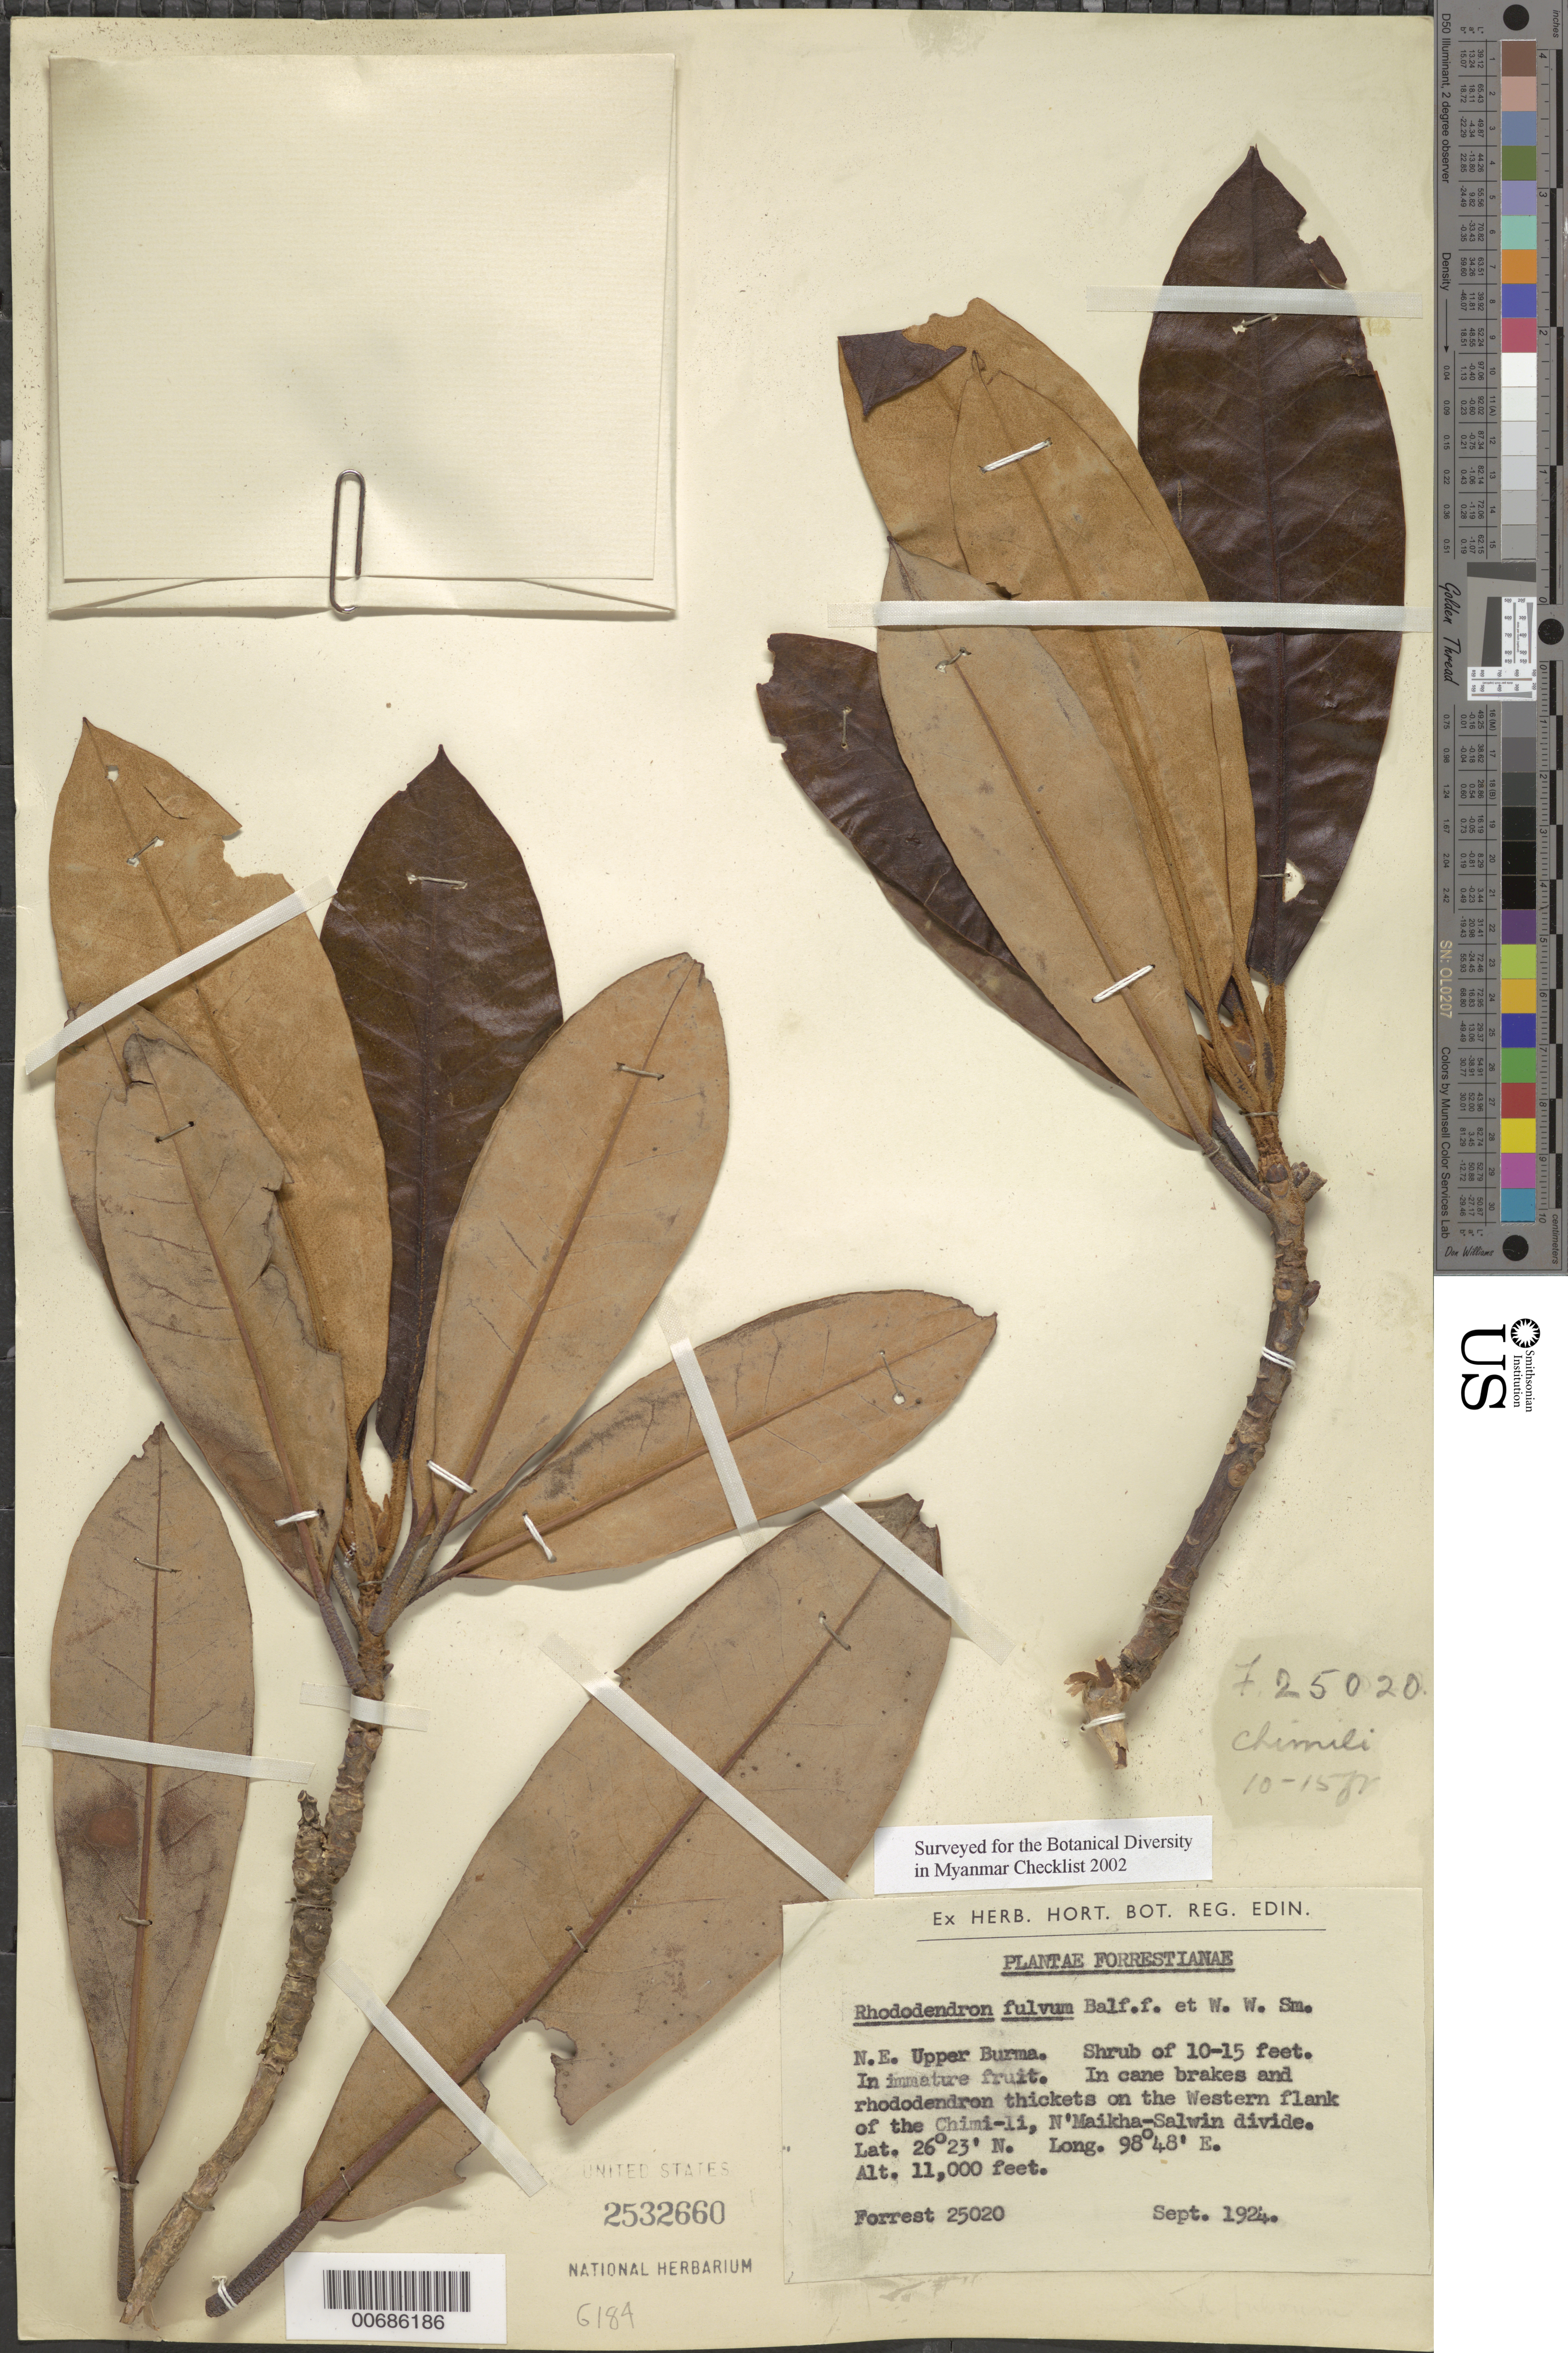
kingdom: Plantae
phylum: Tracheophyta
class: Magnoliopsida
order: Ericales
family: Ericaceae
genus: Rhododendron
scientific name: Rhododendron fulvum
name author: Balf. f. & W.W. Sm.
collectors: G. Forrest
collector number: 25020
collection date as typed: Sep 1924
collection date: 1924-09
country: Myanmar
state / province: Kachin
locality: N'Maikha-Salwin Divide, Chimi-li, W flank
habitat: In cane brakes and rhododendron thickets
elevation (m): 3353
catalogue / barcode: US 2532660